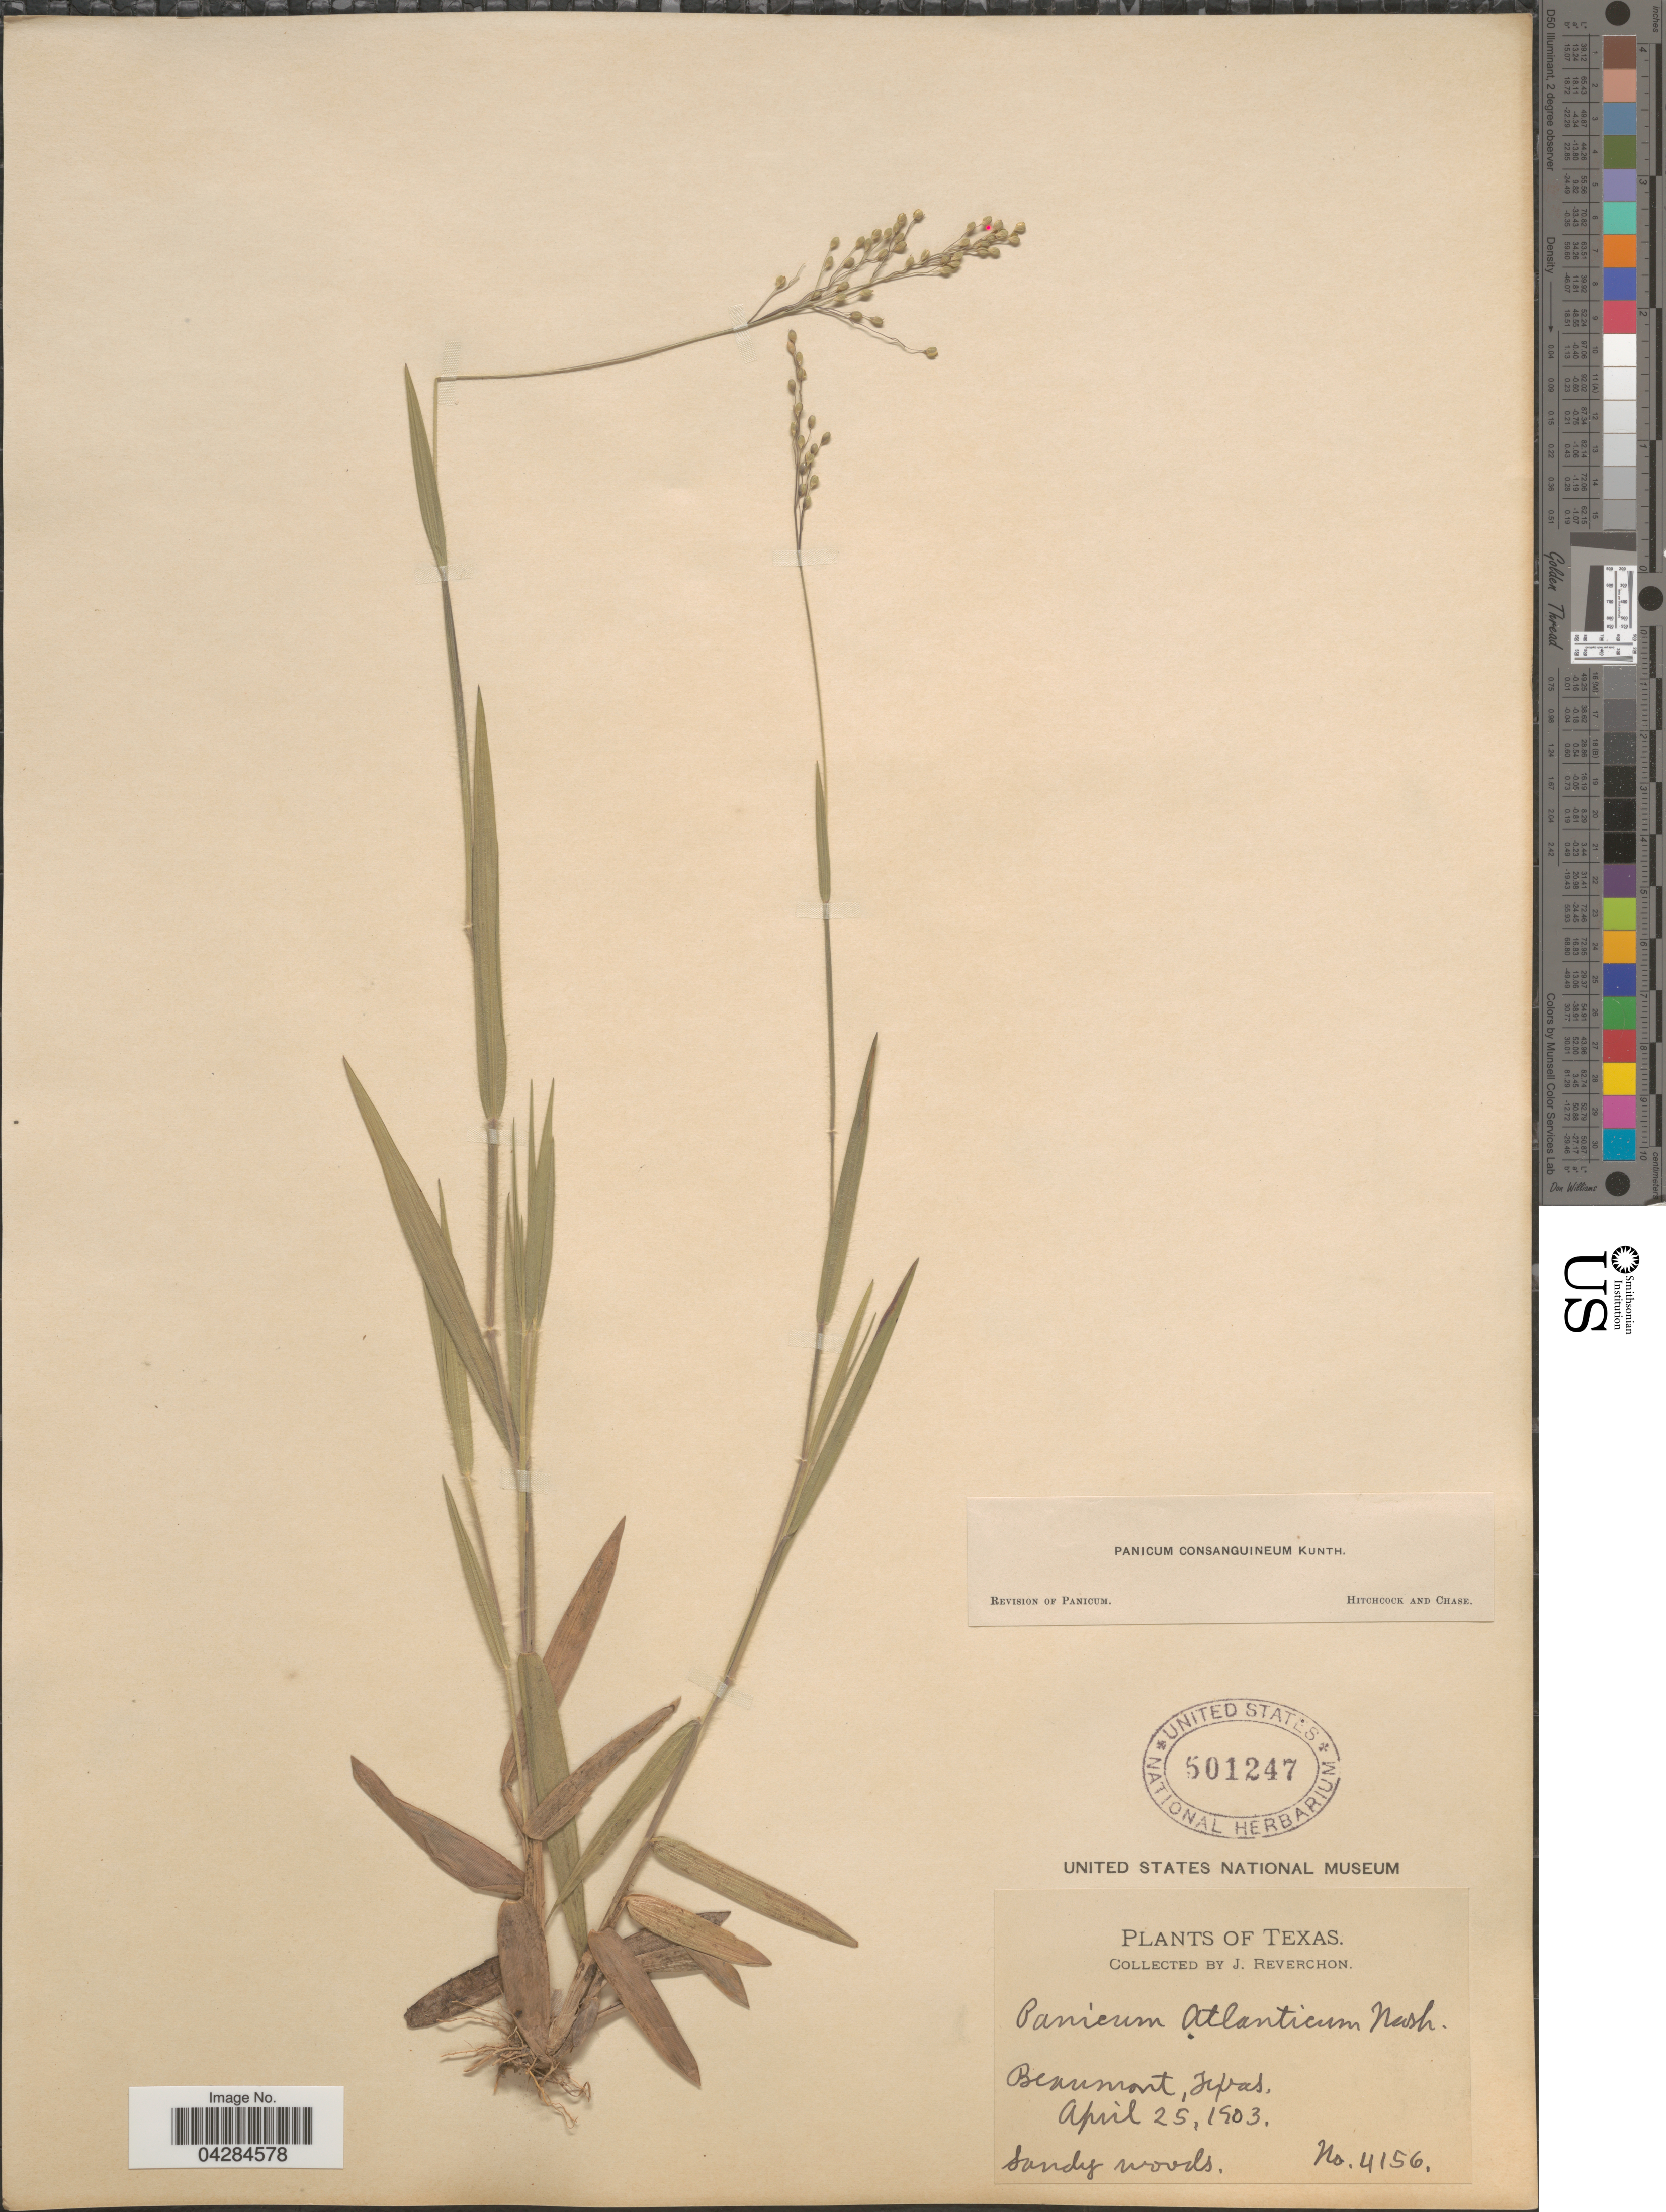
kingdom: Plantae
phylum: Tracheophyta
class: Liliopsida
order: Poales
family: Poaceae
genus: Dichanthelium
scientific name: Dichanthelium ovale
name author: (Elliott) Gould & C.A. Clark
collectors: J. Reverchon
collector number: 4156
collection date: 1903-04-25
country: United States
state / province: Texas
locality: Beaumont.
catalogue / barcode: US 501247